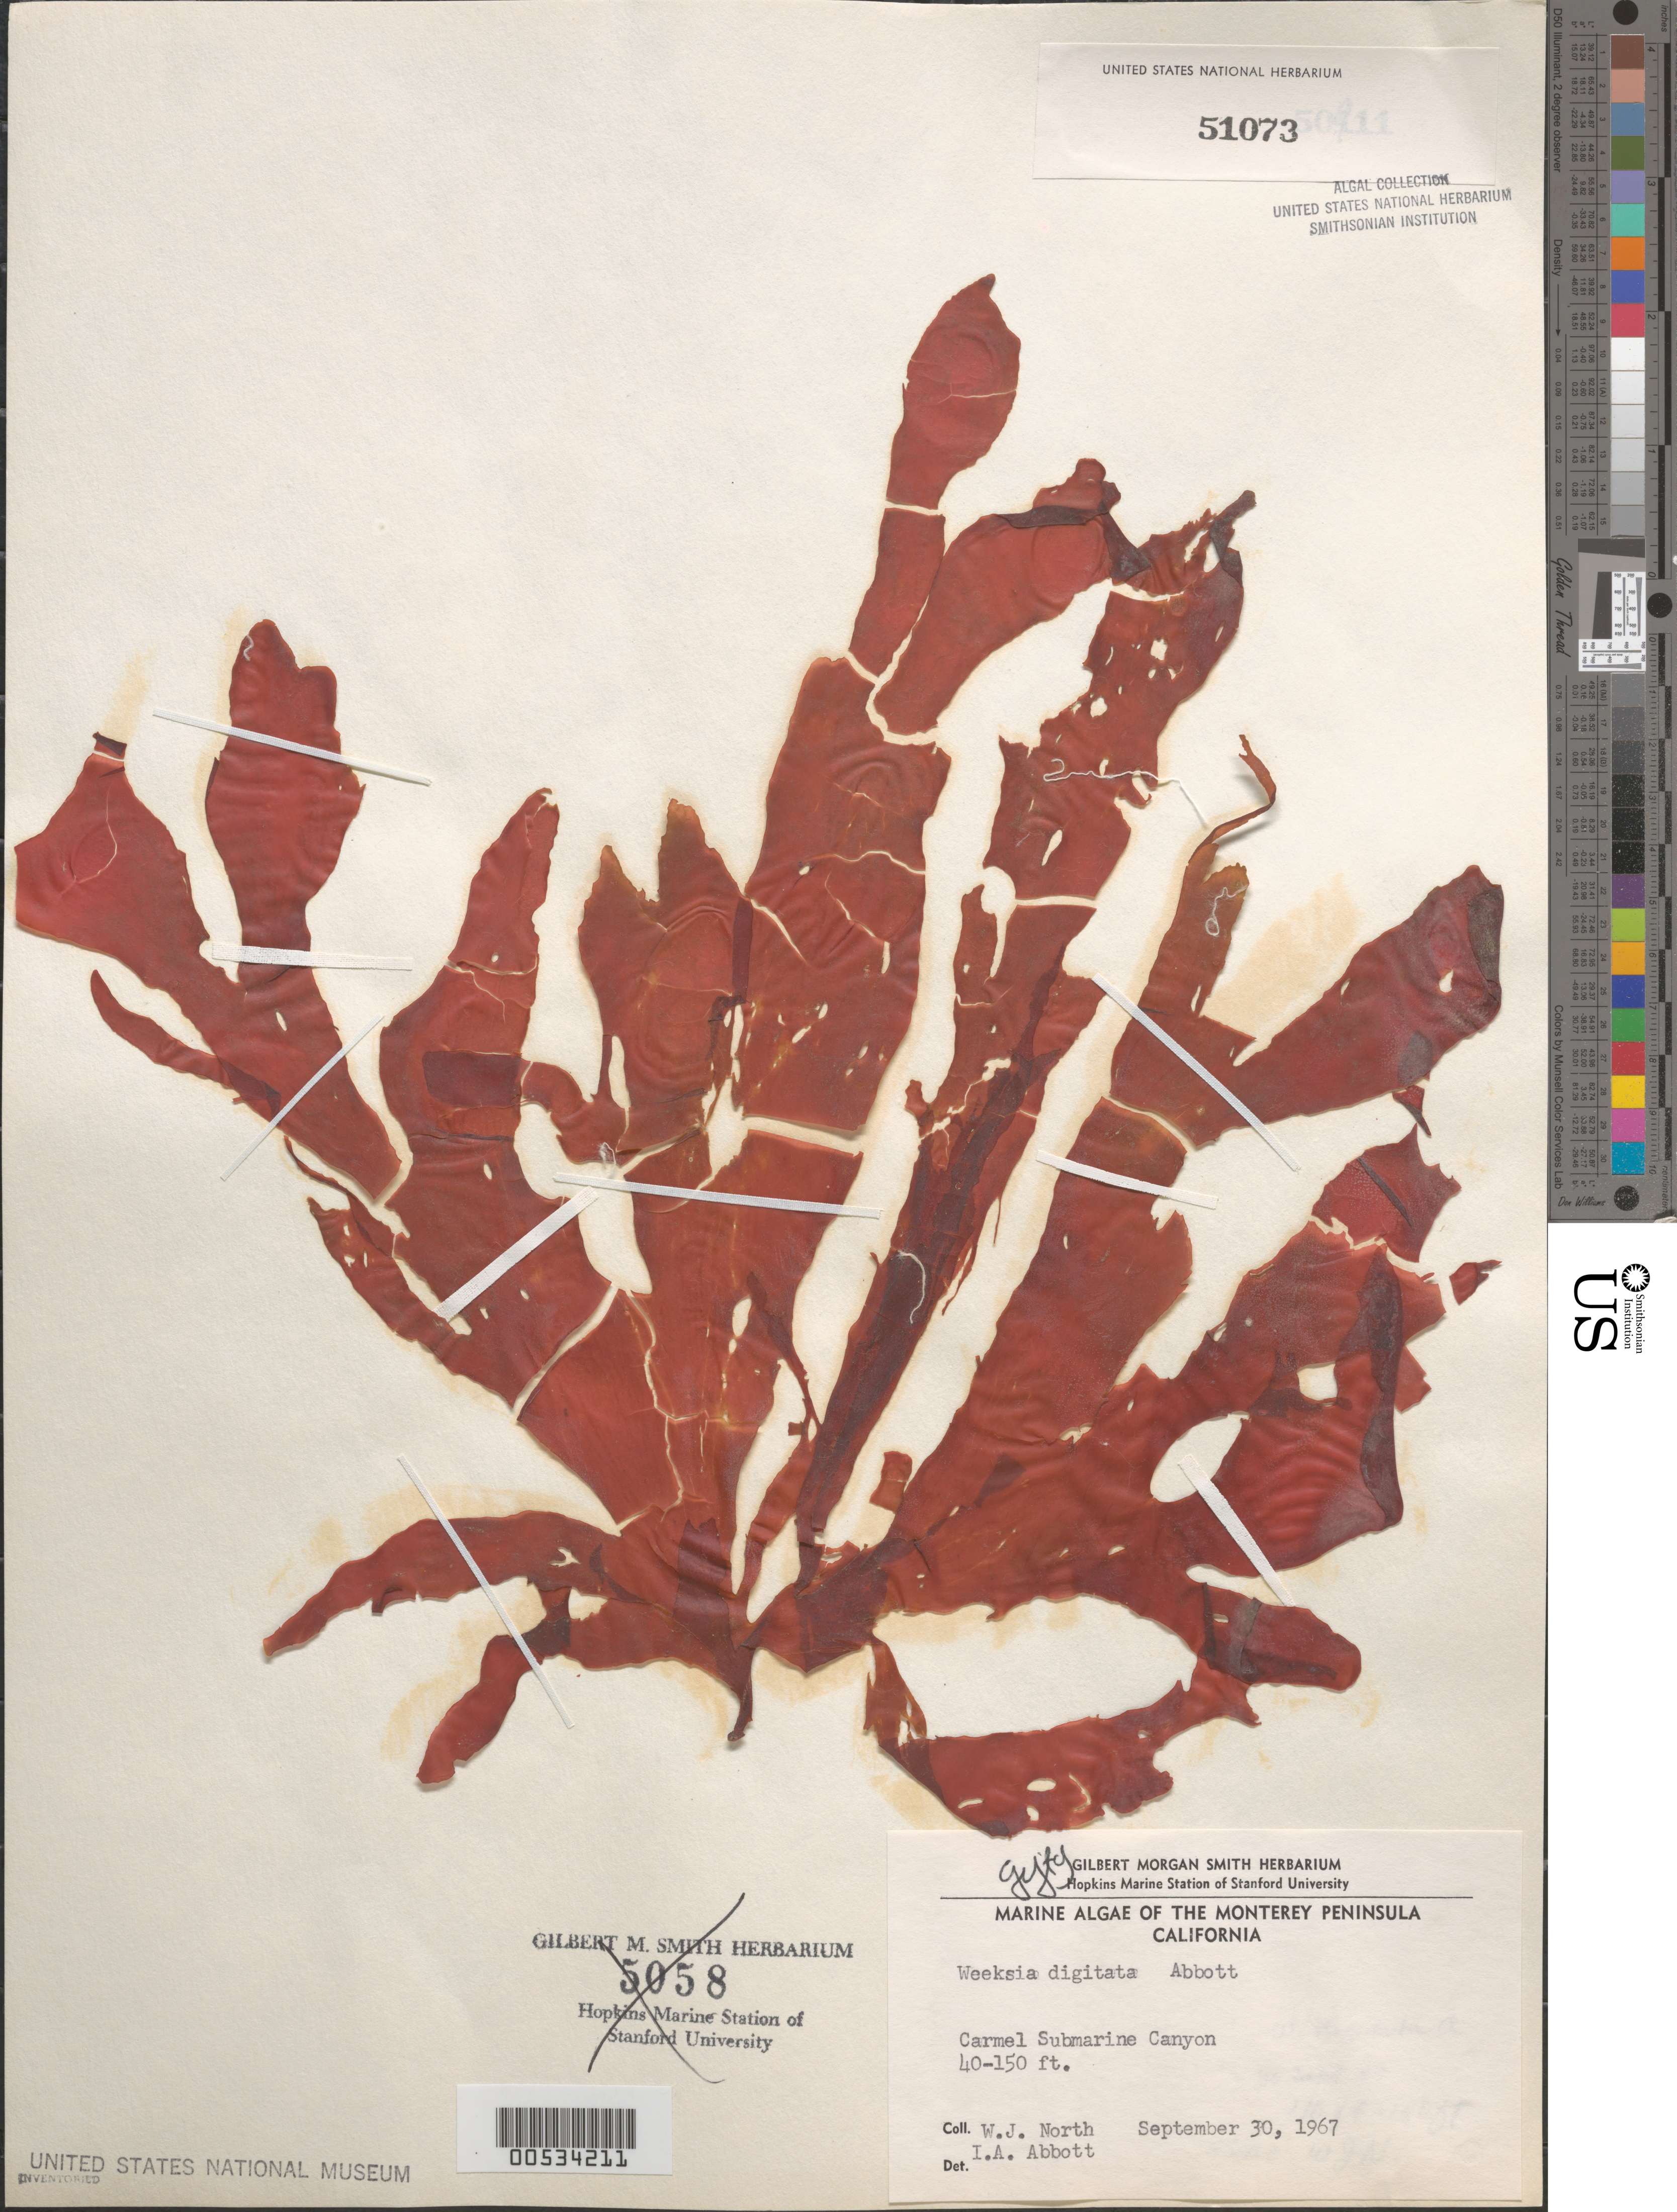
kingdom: Plantae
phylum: Rhodophyta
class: Florideophyceae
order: Gigartinales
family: Dumontiaceae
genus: Weeksia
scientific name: Weeksia digitata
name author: I.A. Abbott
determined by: Abbott, Isabella A.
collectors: W. North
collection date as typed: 30 Sep 1967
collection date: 1967-09-30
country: United States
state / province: California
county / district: Monterey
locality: Carmel Submarine Canyon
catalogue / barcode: US 51073